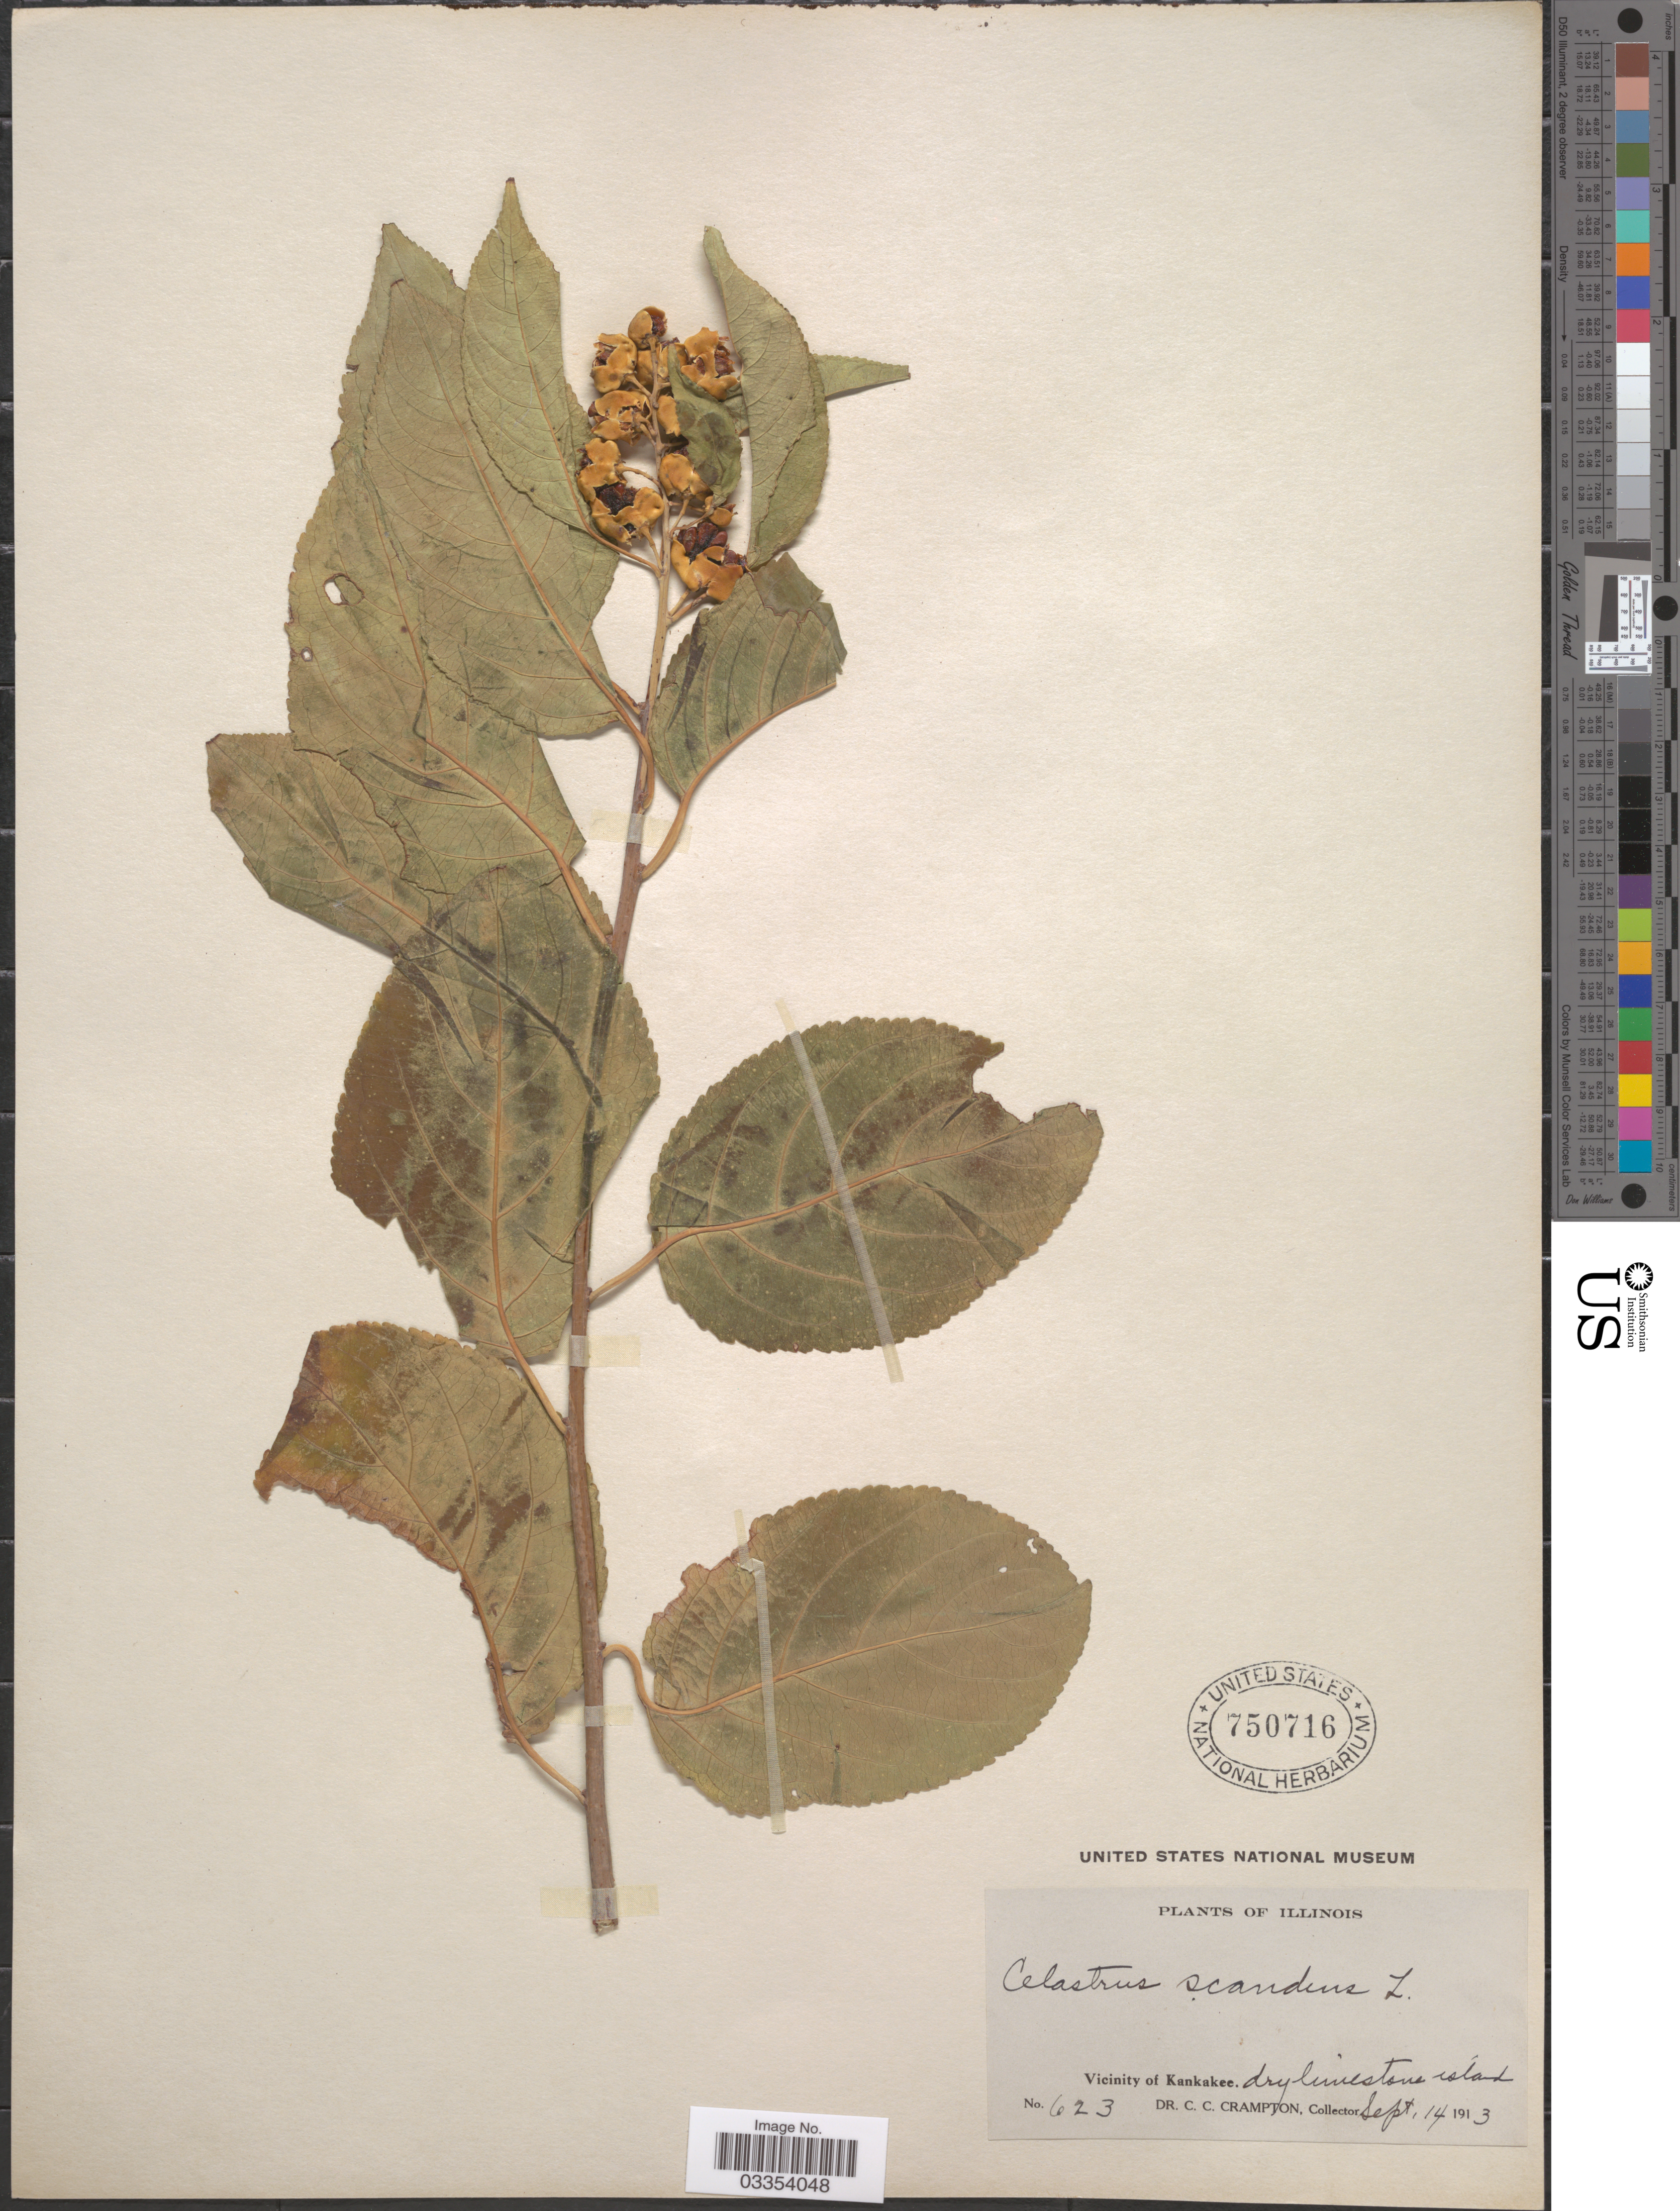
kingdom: Plantae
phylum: Tracheophyta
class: Magnoliopsida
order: Celastrales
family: Celastraceae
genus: Celastrus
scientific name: Celastrus scandens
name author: L.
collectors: C. Crampton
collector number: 623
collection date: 1913-09-14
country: United States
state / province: Illinois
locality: Vicinity of Kankakee. Dry limestone island.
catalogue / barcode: US 750716